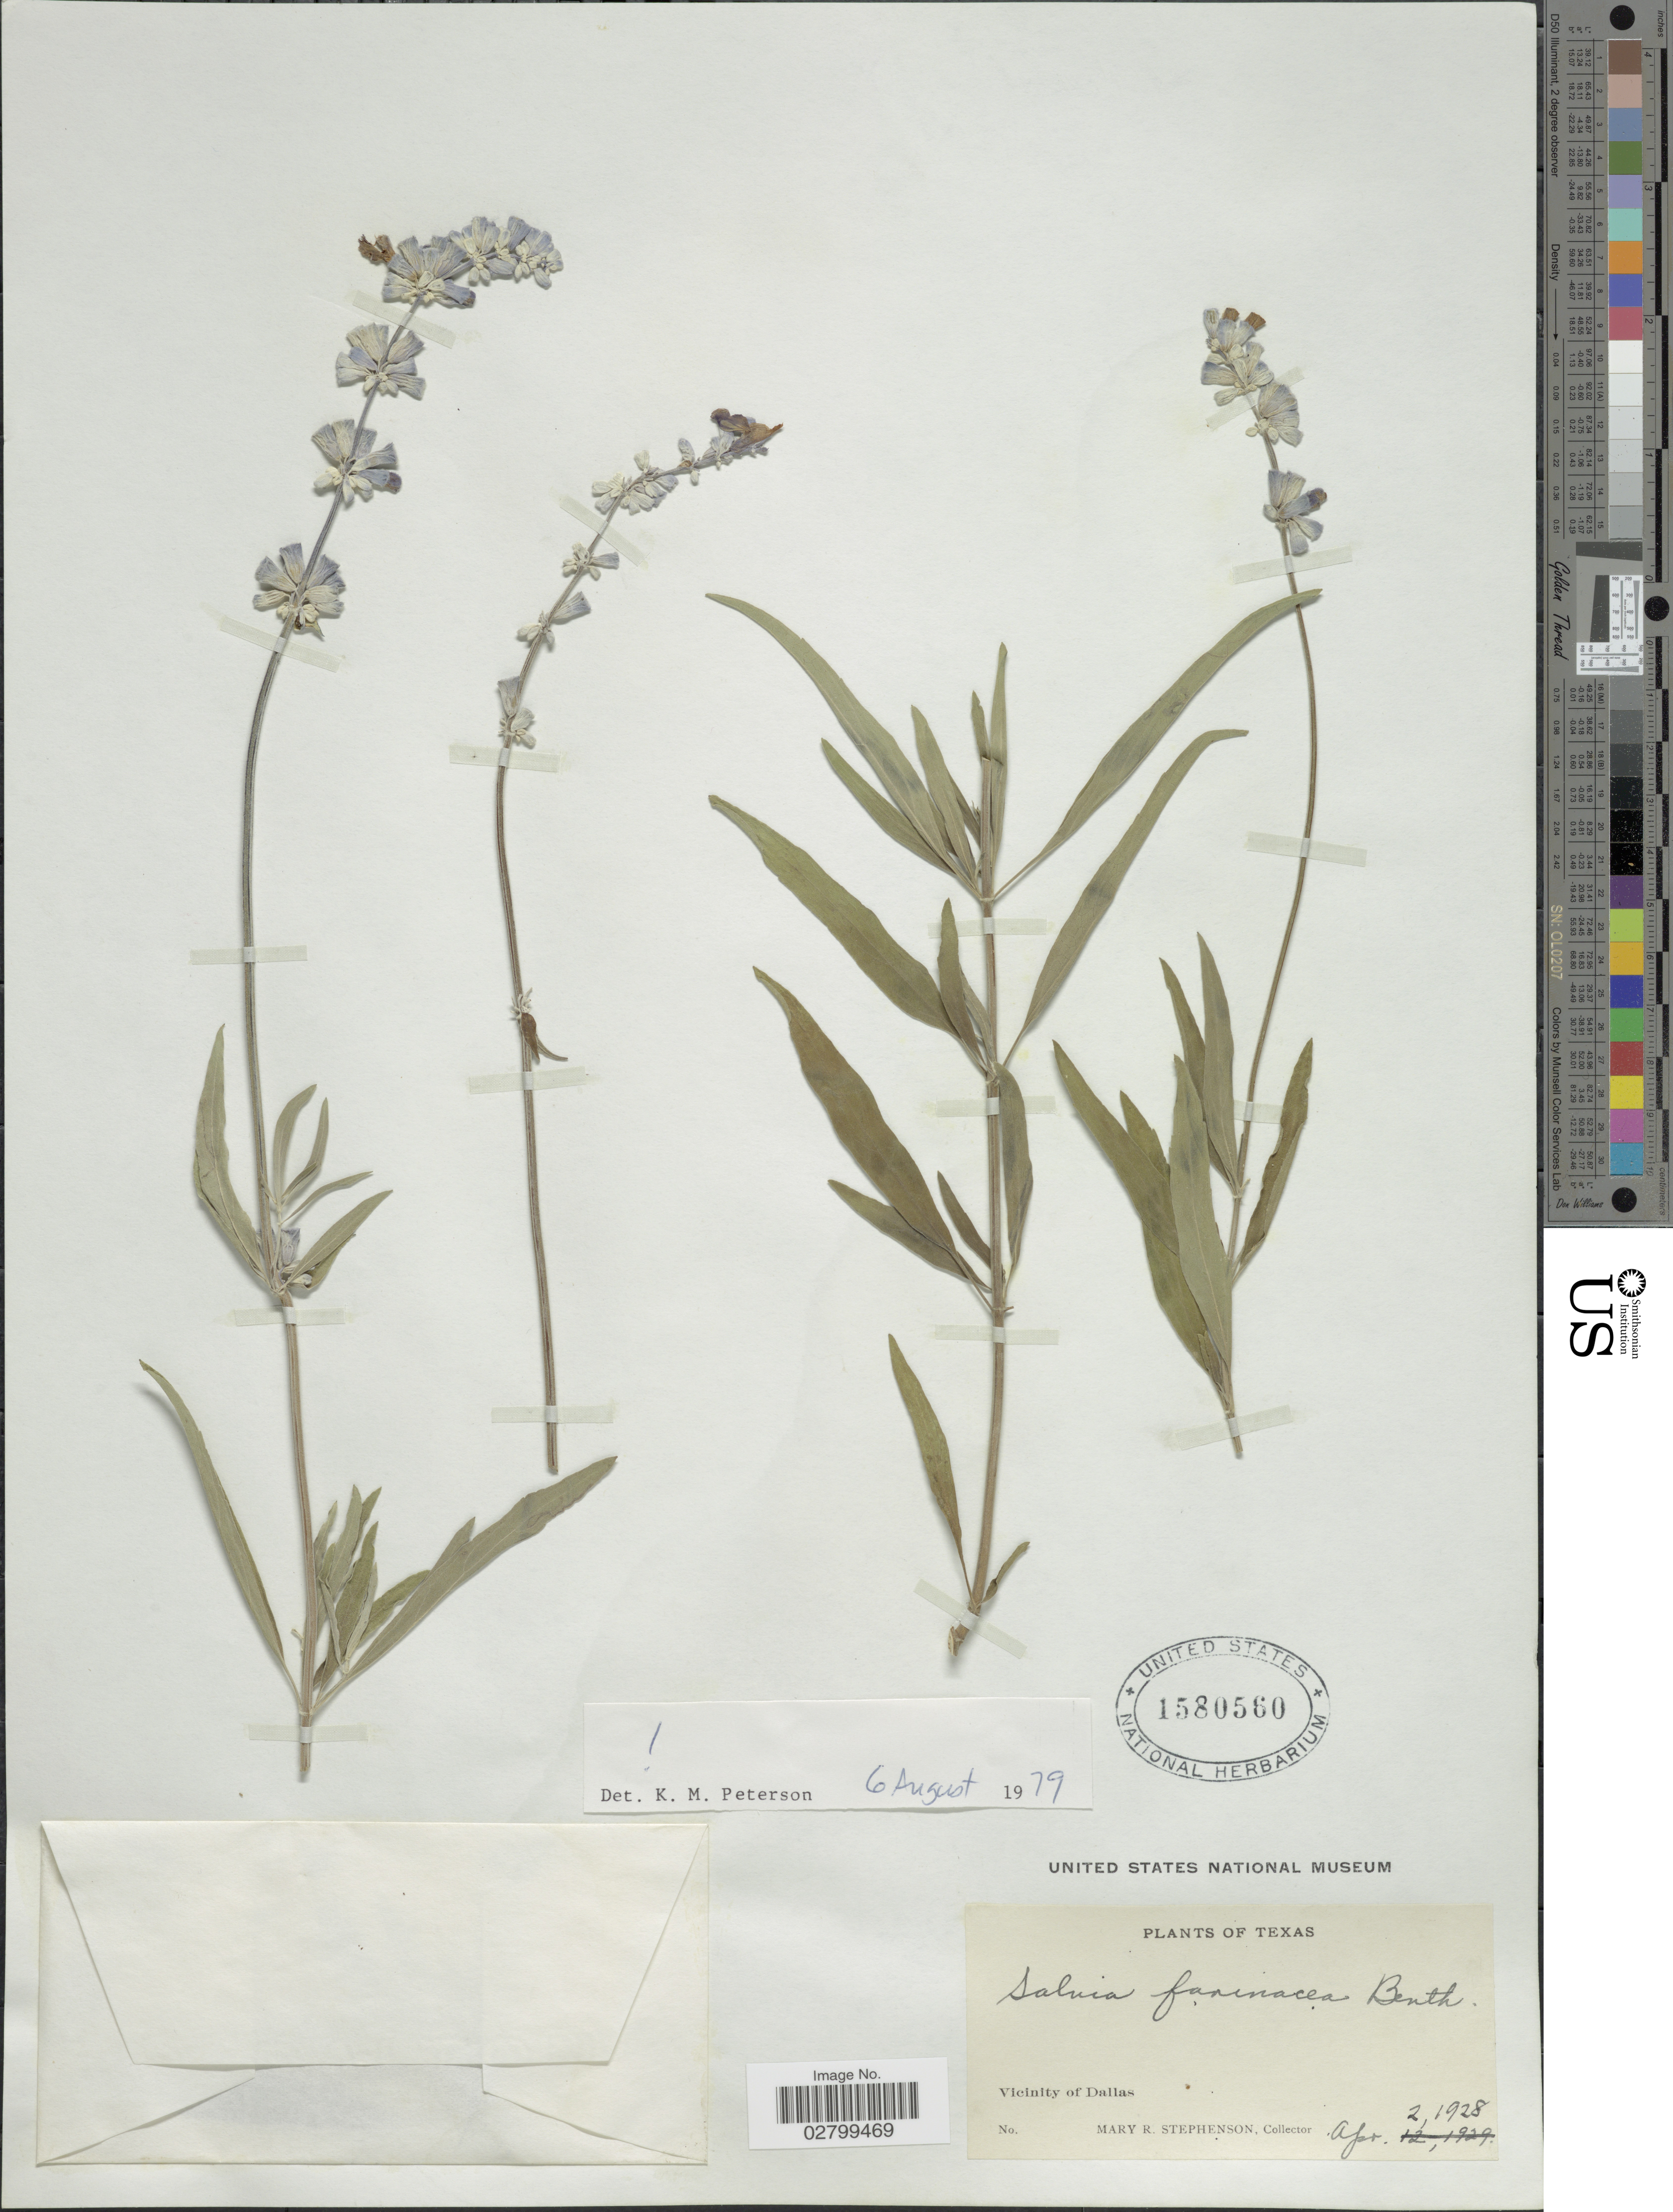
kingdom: Plantae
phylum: Tracheophyta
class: Magnoliopsida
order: Lamiales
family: Lamiaceae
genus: Salvia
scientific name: Salvia farinacea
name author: Benth.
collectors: M. Stephenson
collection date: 1928-04-02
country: United States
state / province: Texas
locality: Vicinity of Dallas.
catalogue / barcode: US 1580560